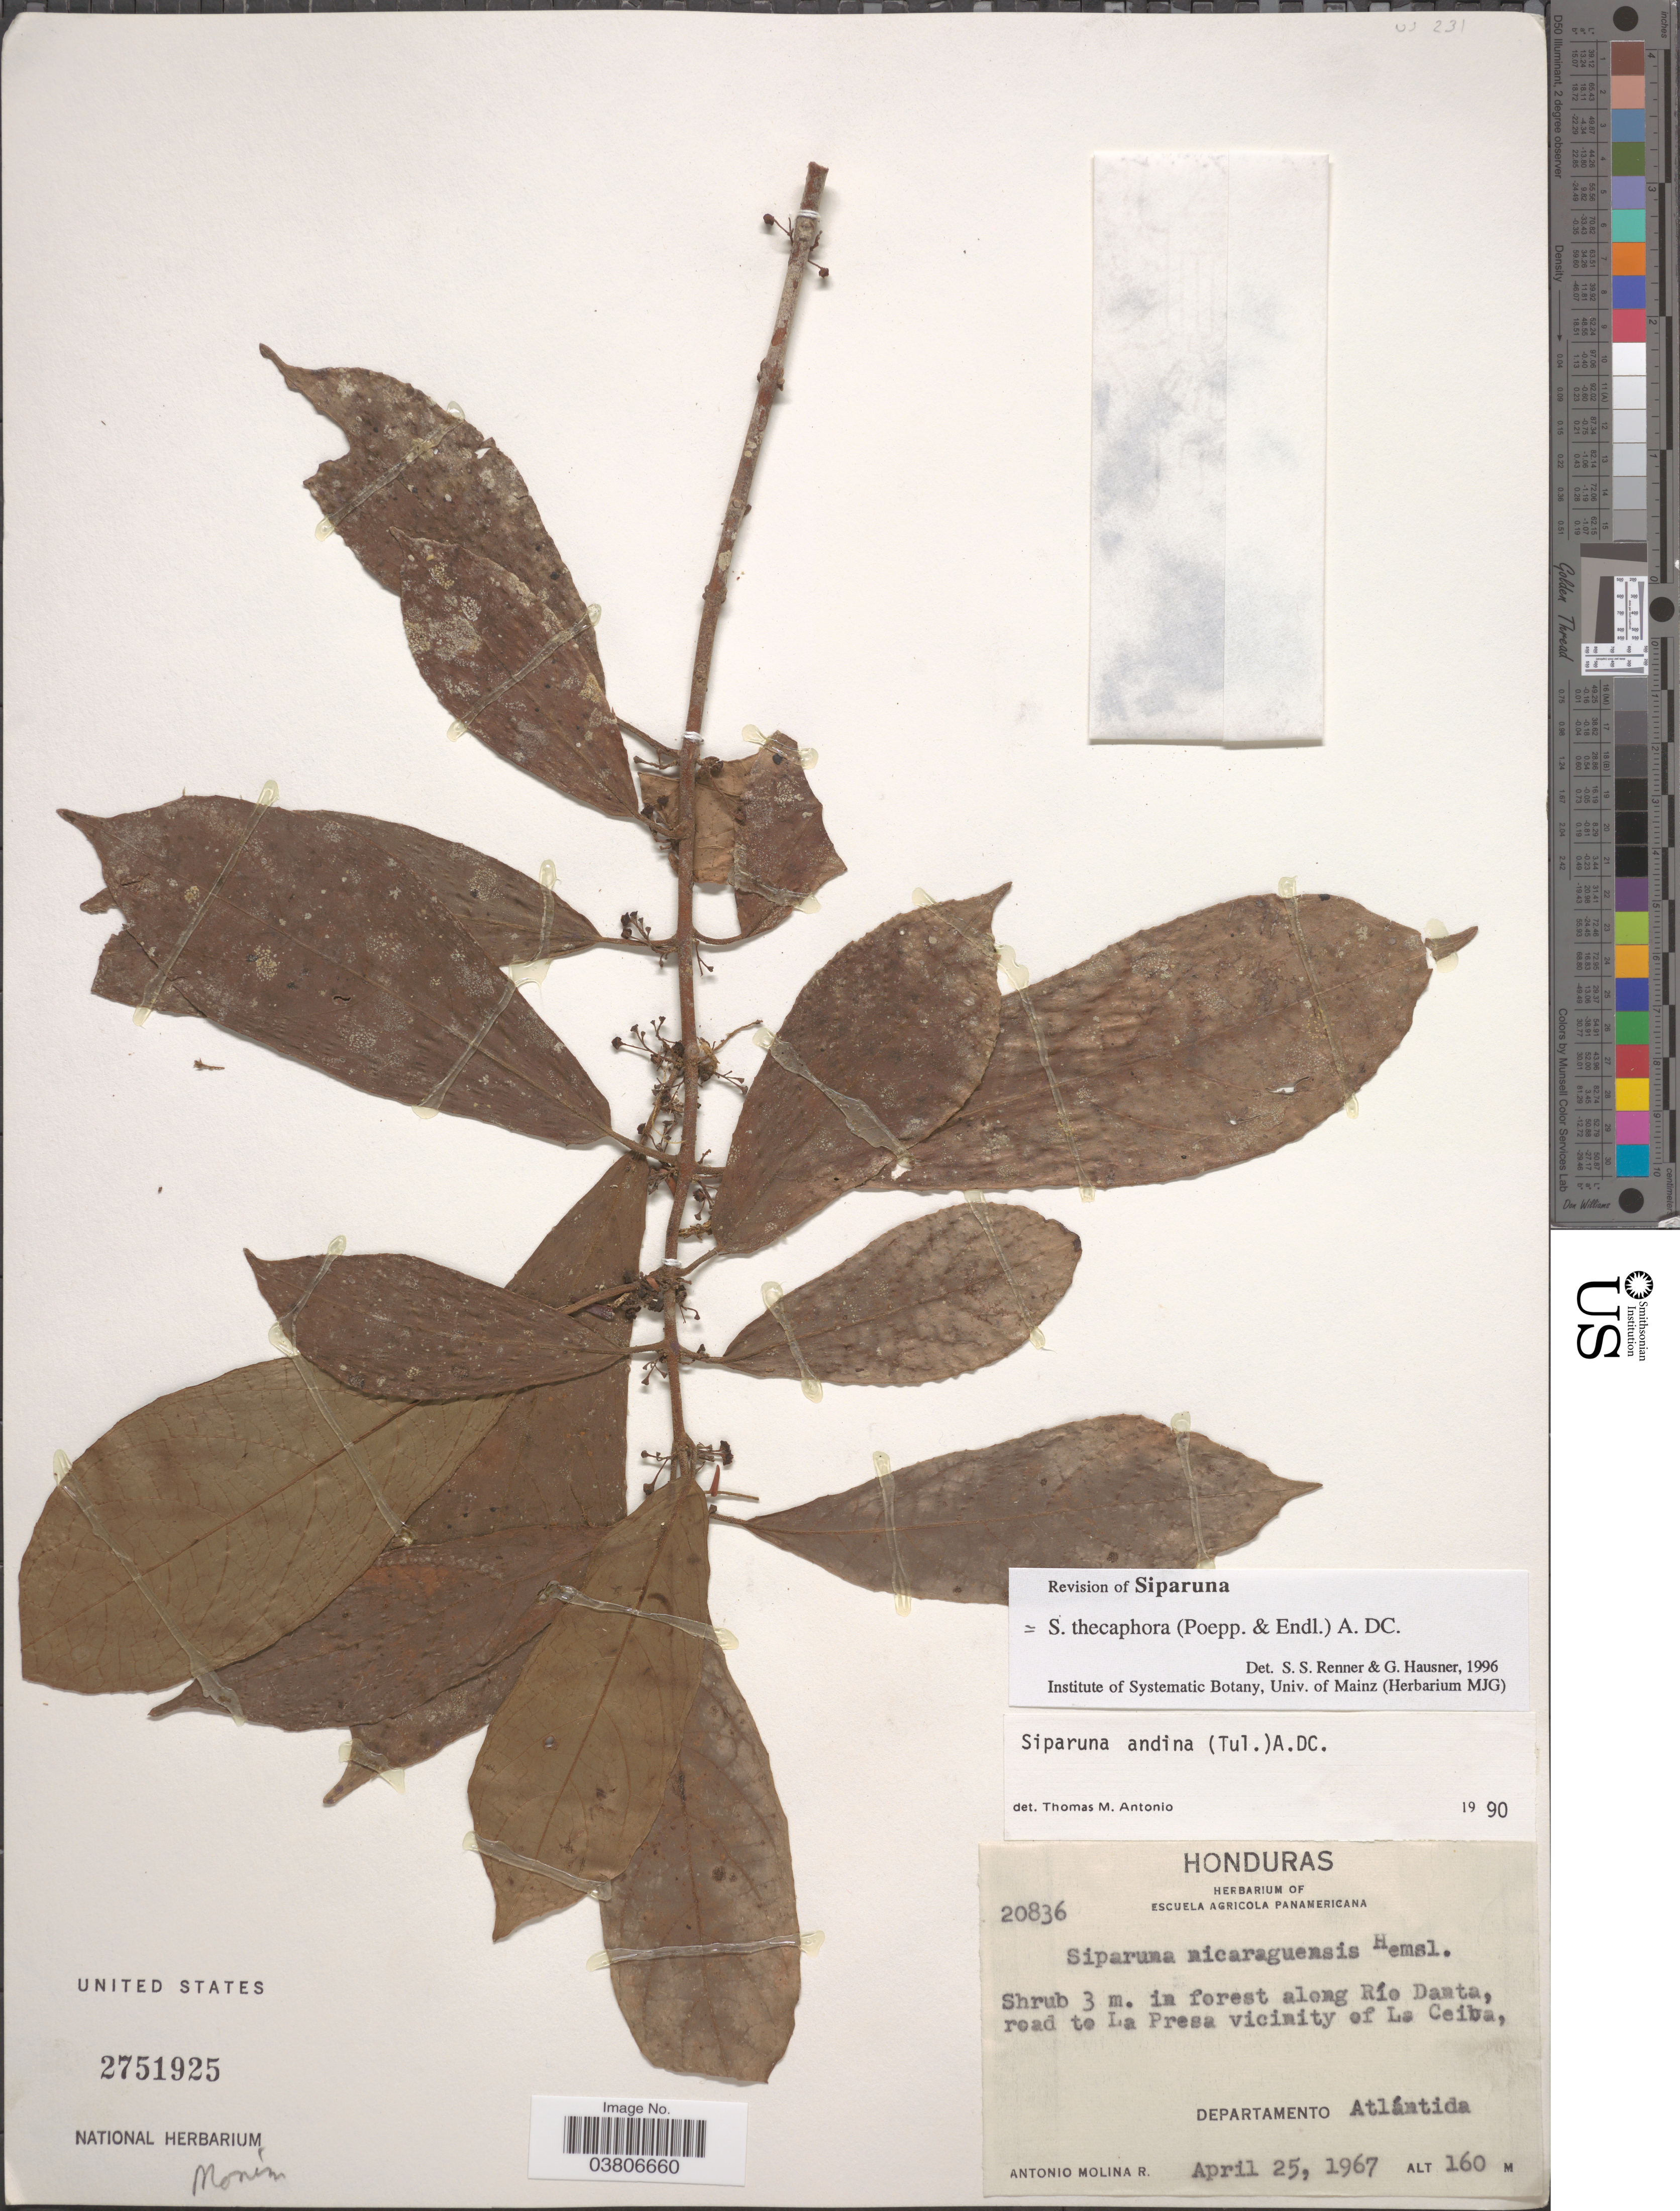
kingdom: Plantae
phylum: Tracheophyta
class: Magnoliopsida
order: Laurales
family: Siparunaceae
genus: Siparuna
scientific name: Siparuna thecaphora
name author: (Poepp. & Endl.) A. DC.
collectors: A. Molina R.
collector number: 20836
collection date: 1967-04-25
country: Honduras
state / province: Atlantida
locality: In forest along Río Danta, road to La Presa vicinity of La Ceiba, Departamento Atlántida.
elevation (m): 160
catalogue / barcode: US 2751925